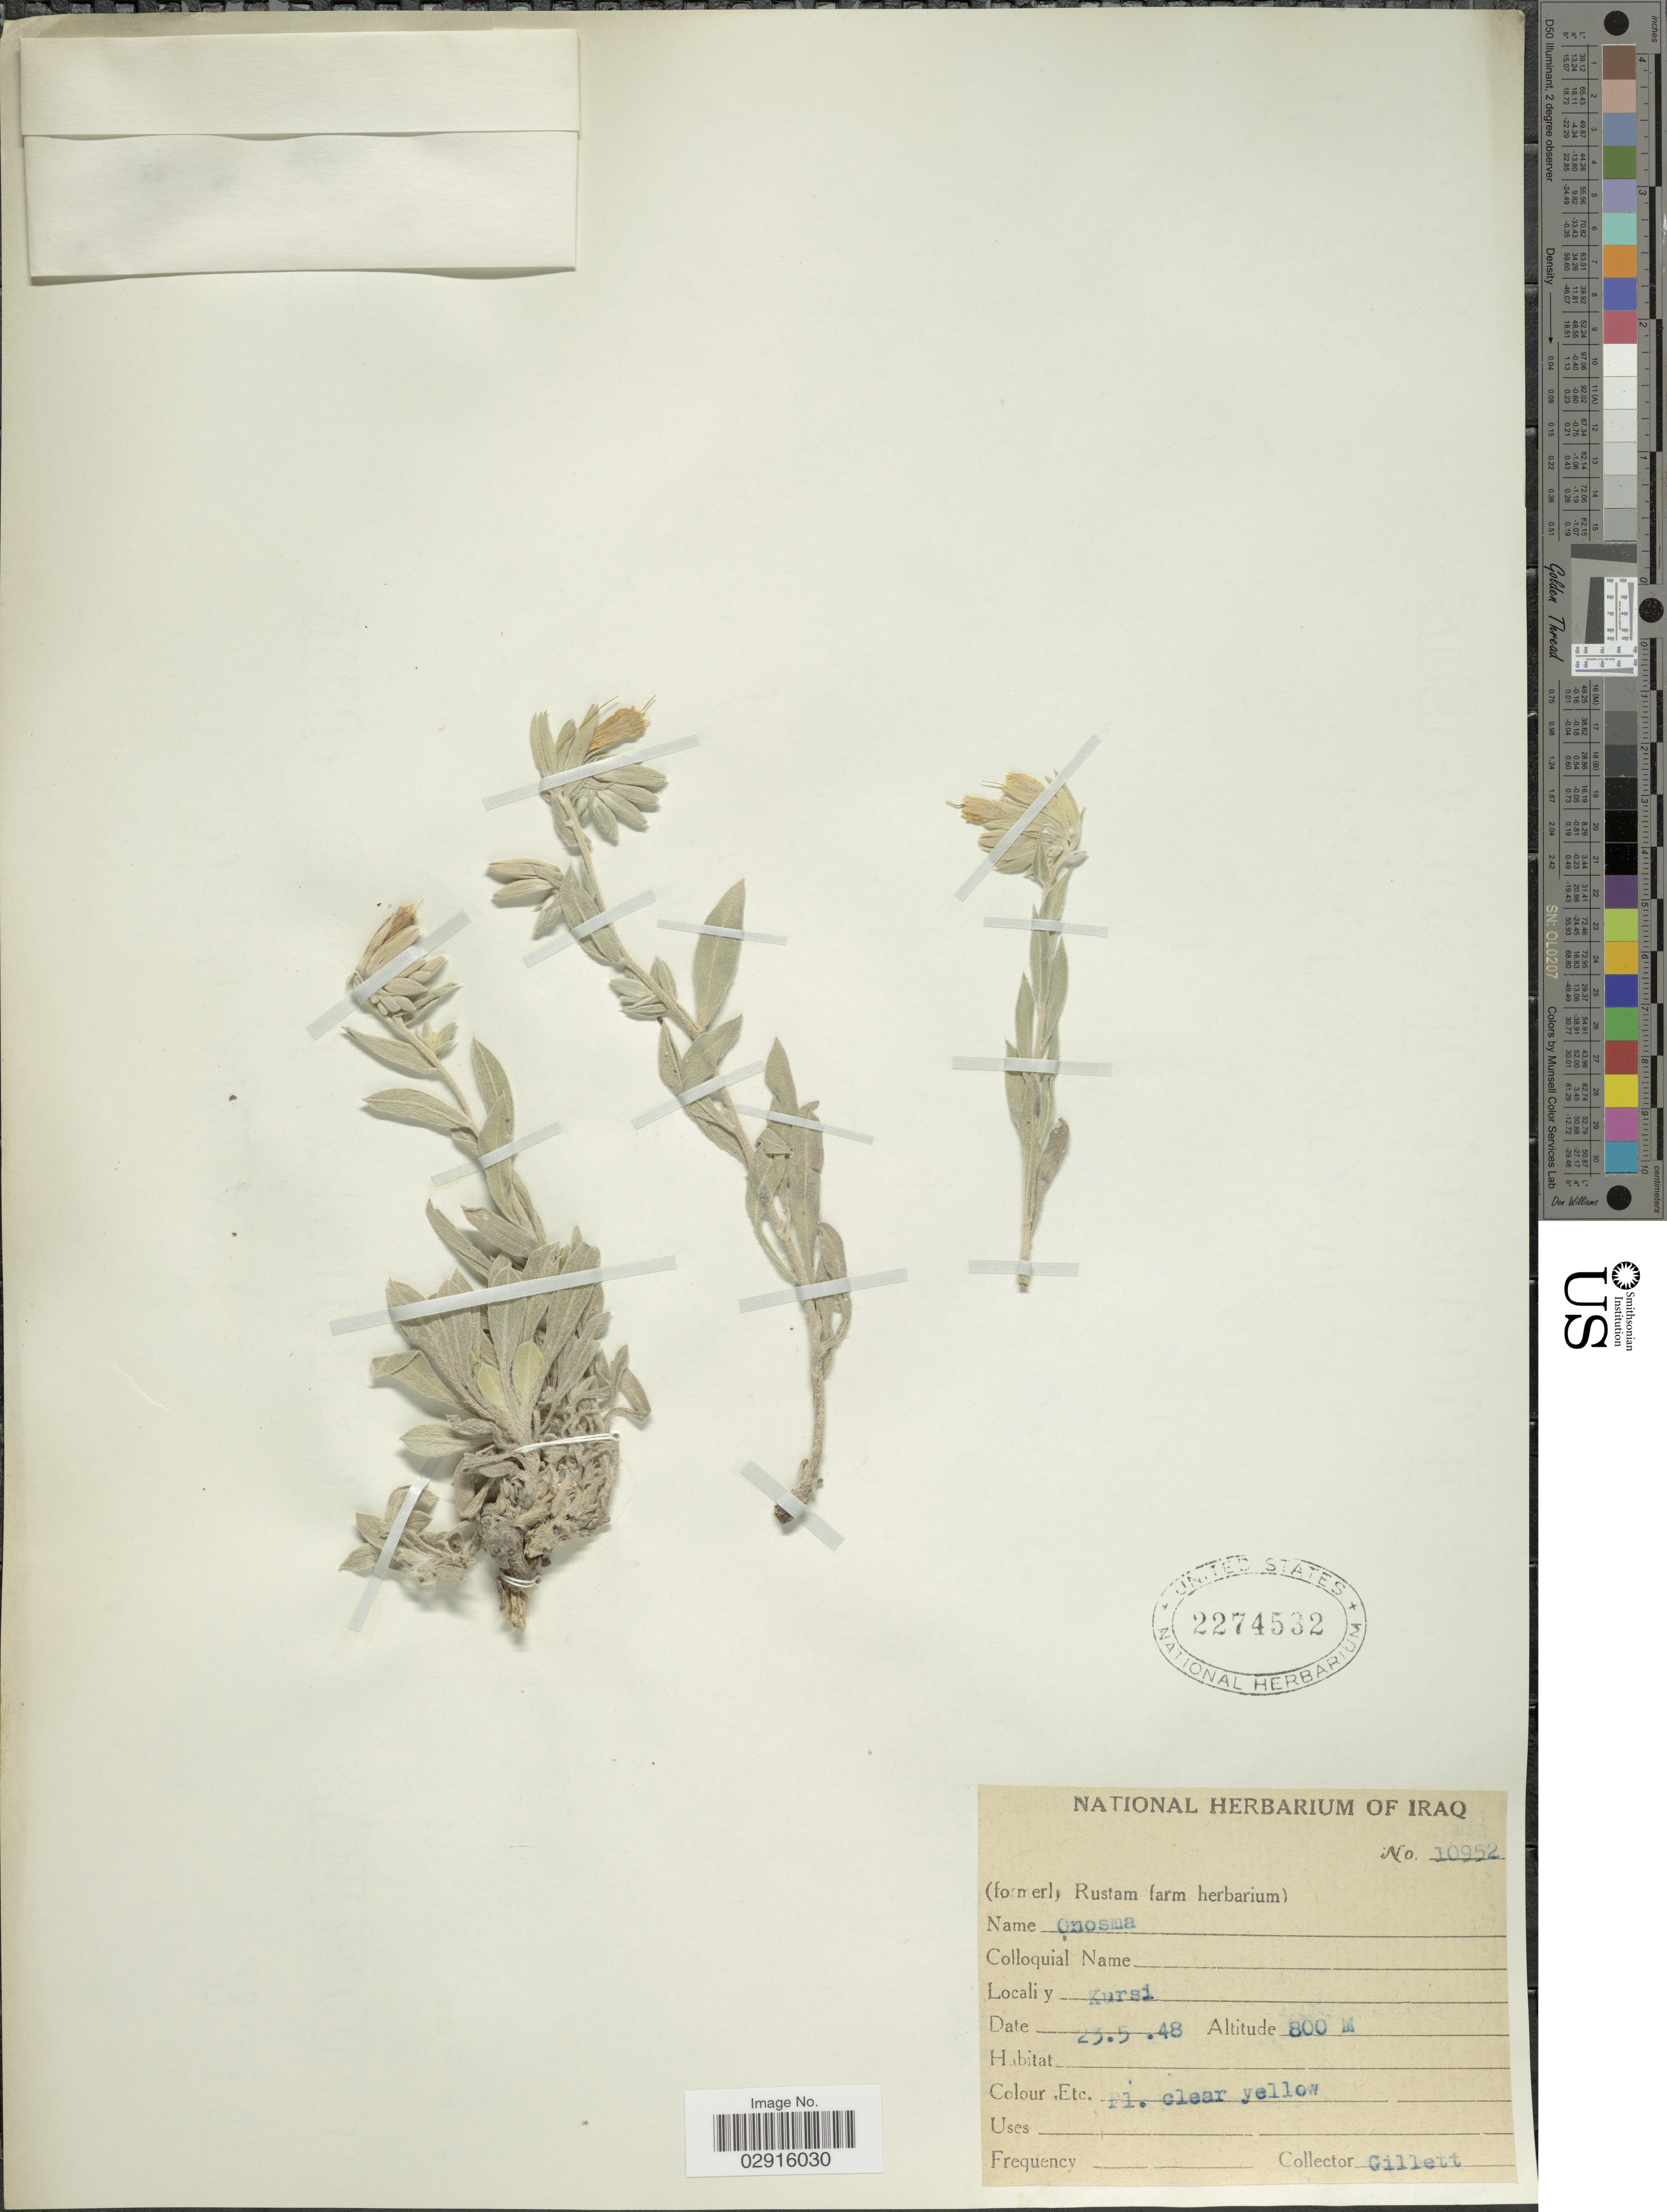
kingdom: Plantae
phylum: Tracheophyta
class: Magnoliopsida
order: Boraginales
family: Boraginaceae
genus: Onosma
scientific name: Onosma sp.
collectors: Gillett, --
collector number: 10952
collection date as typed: Transcribed d/m/y: 23/5/48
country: Iraq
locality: Kursi.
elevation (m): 800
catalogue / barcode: US 2274532